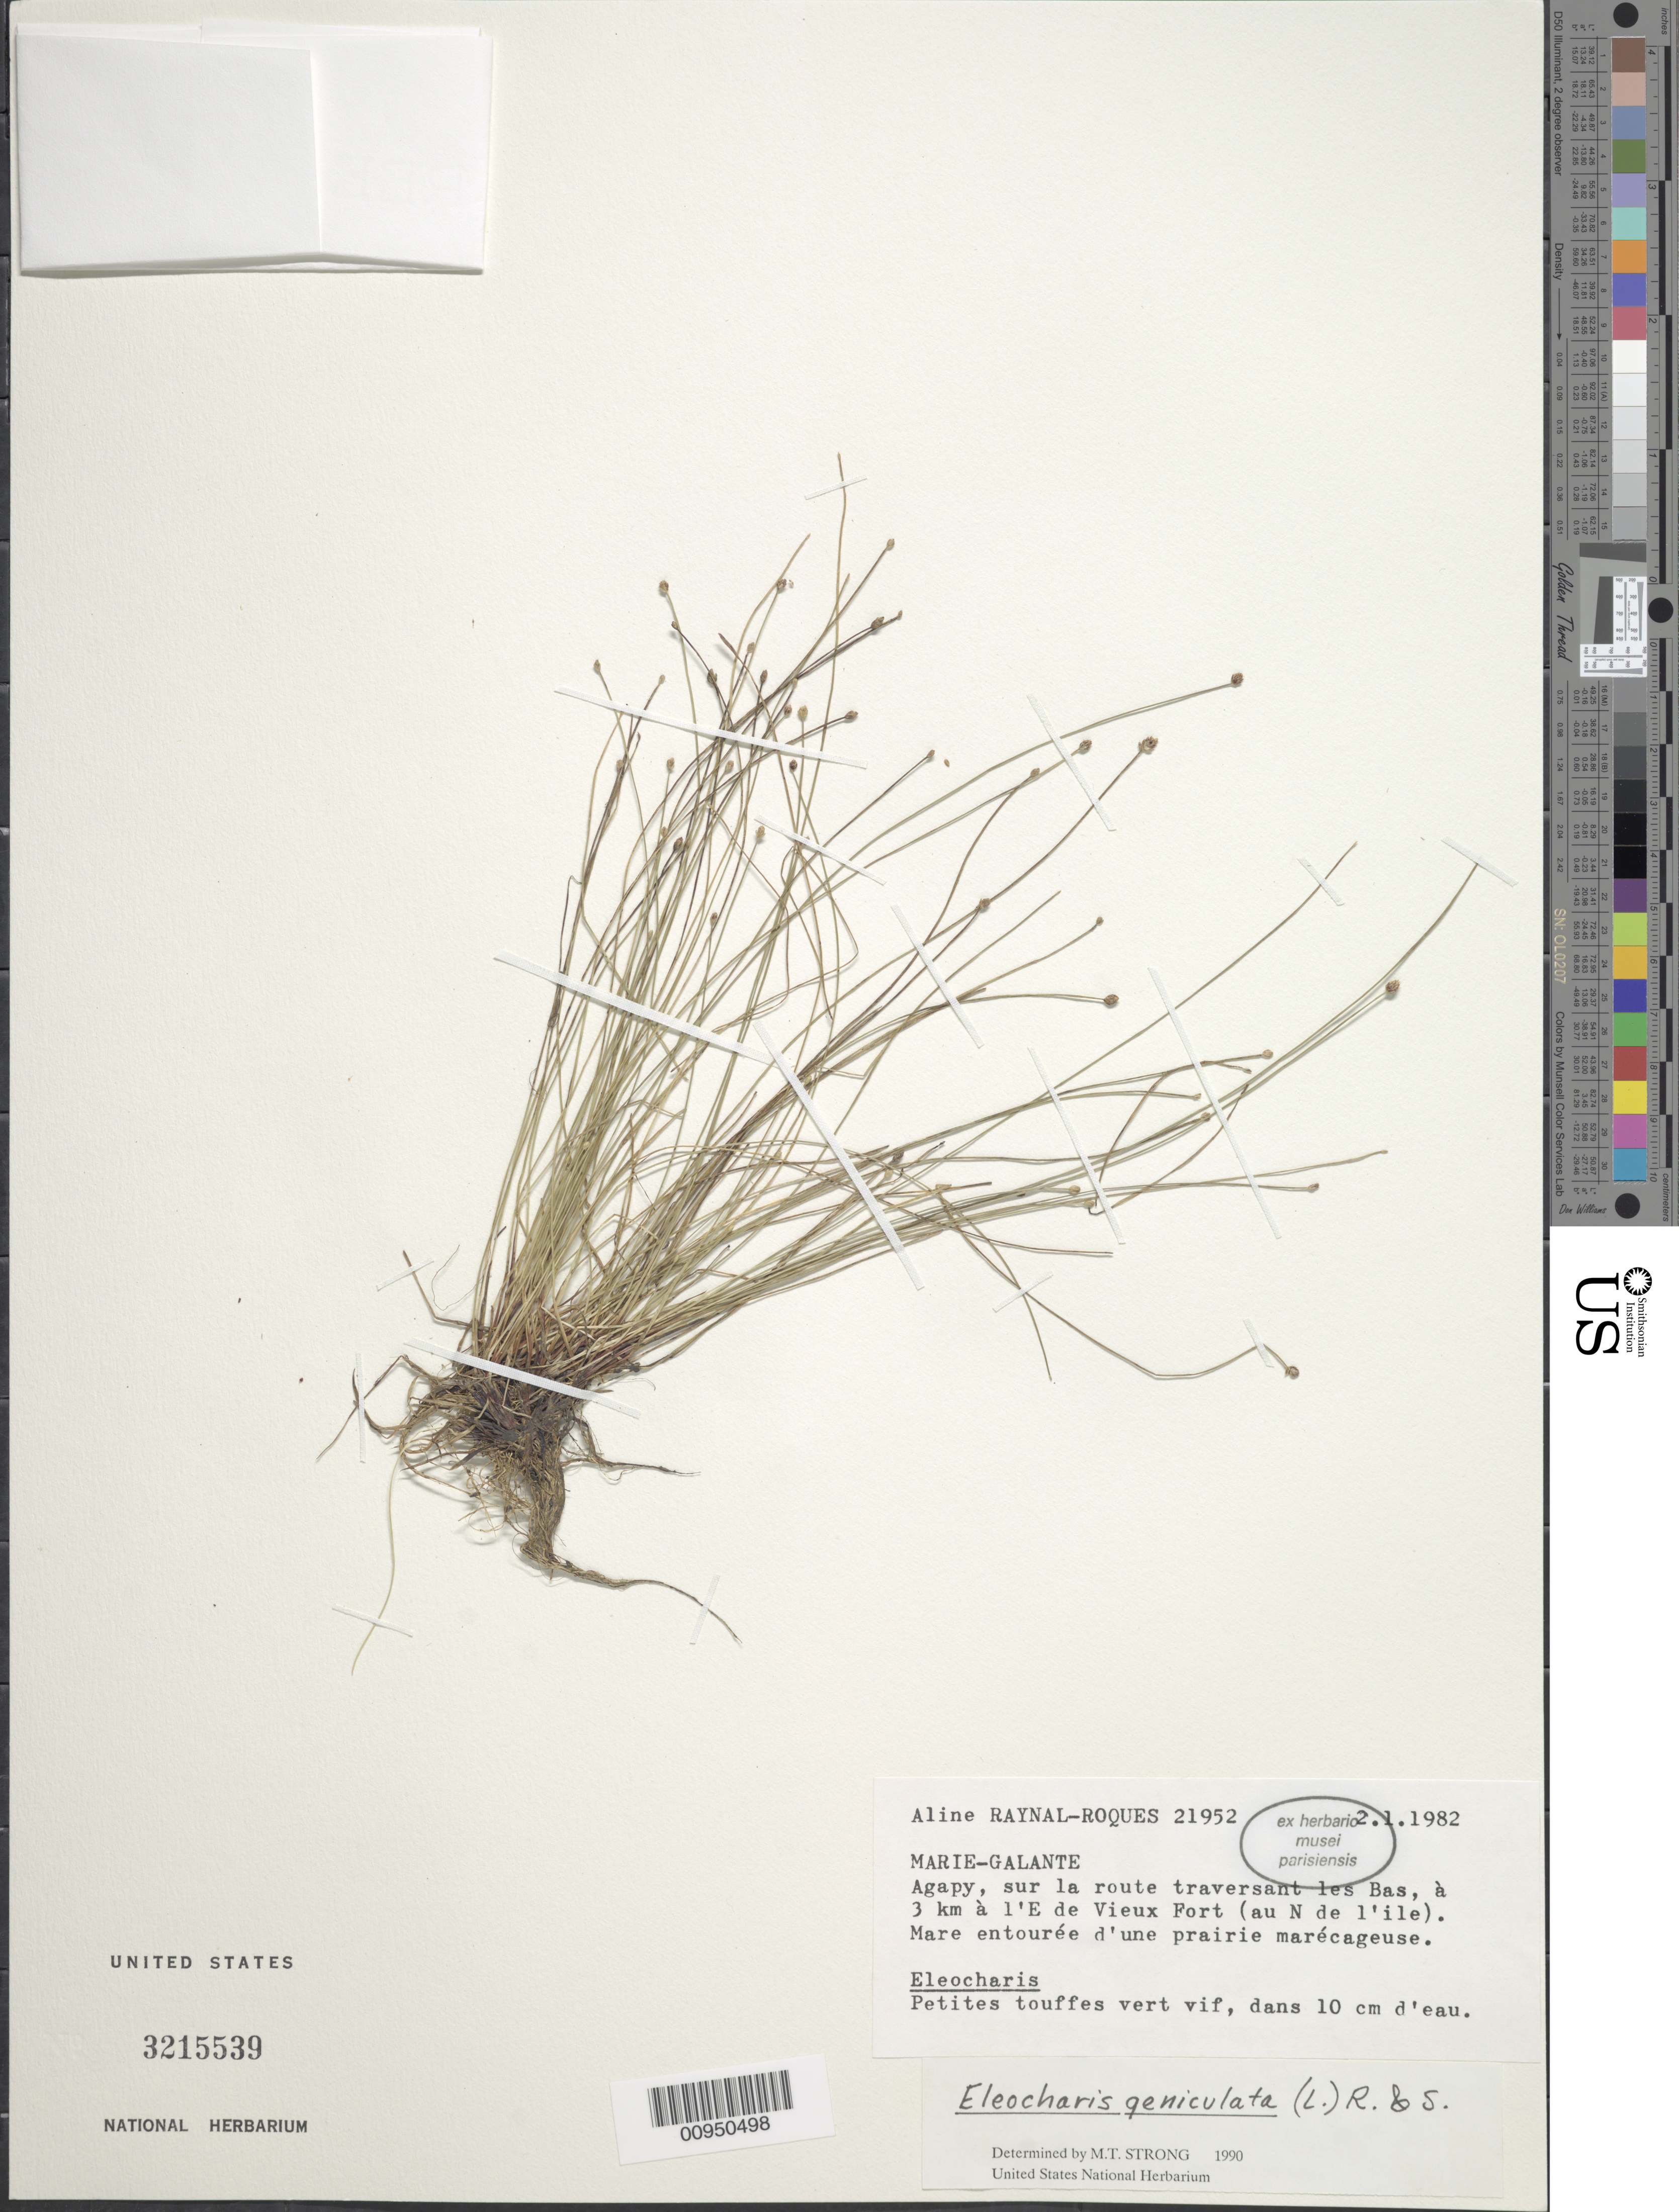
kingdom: Plantae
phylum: Tracheophyta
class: Liliopsida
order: Poales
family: Cyperaceae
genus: Eleocharis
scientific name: Eleocharis geniculata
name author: (L.) Roem. & Schult.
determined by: Strong, M. T., (US), Smithsonian Institution - National Museum of Natural History (UNITED STATES)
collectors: A. M. Raynal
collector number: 21952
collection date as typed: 02 Jan 1982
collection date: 1982-01-02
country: Guadeloupe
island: Marie Galante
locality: Agapy, sur la route traversant les Bas, à 3 km à l' E de Vieux Fort (au N de l' ile)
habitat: Mare entrouée d'une prairie marécageuse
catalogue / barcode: US 3215539